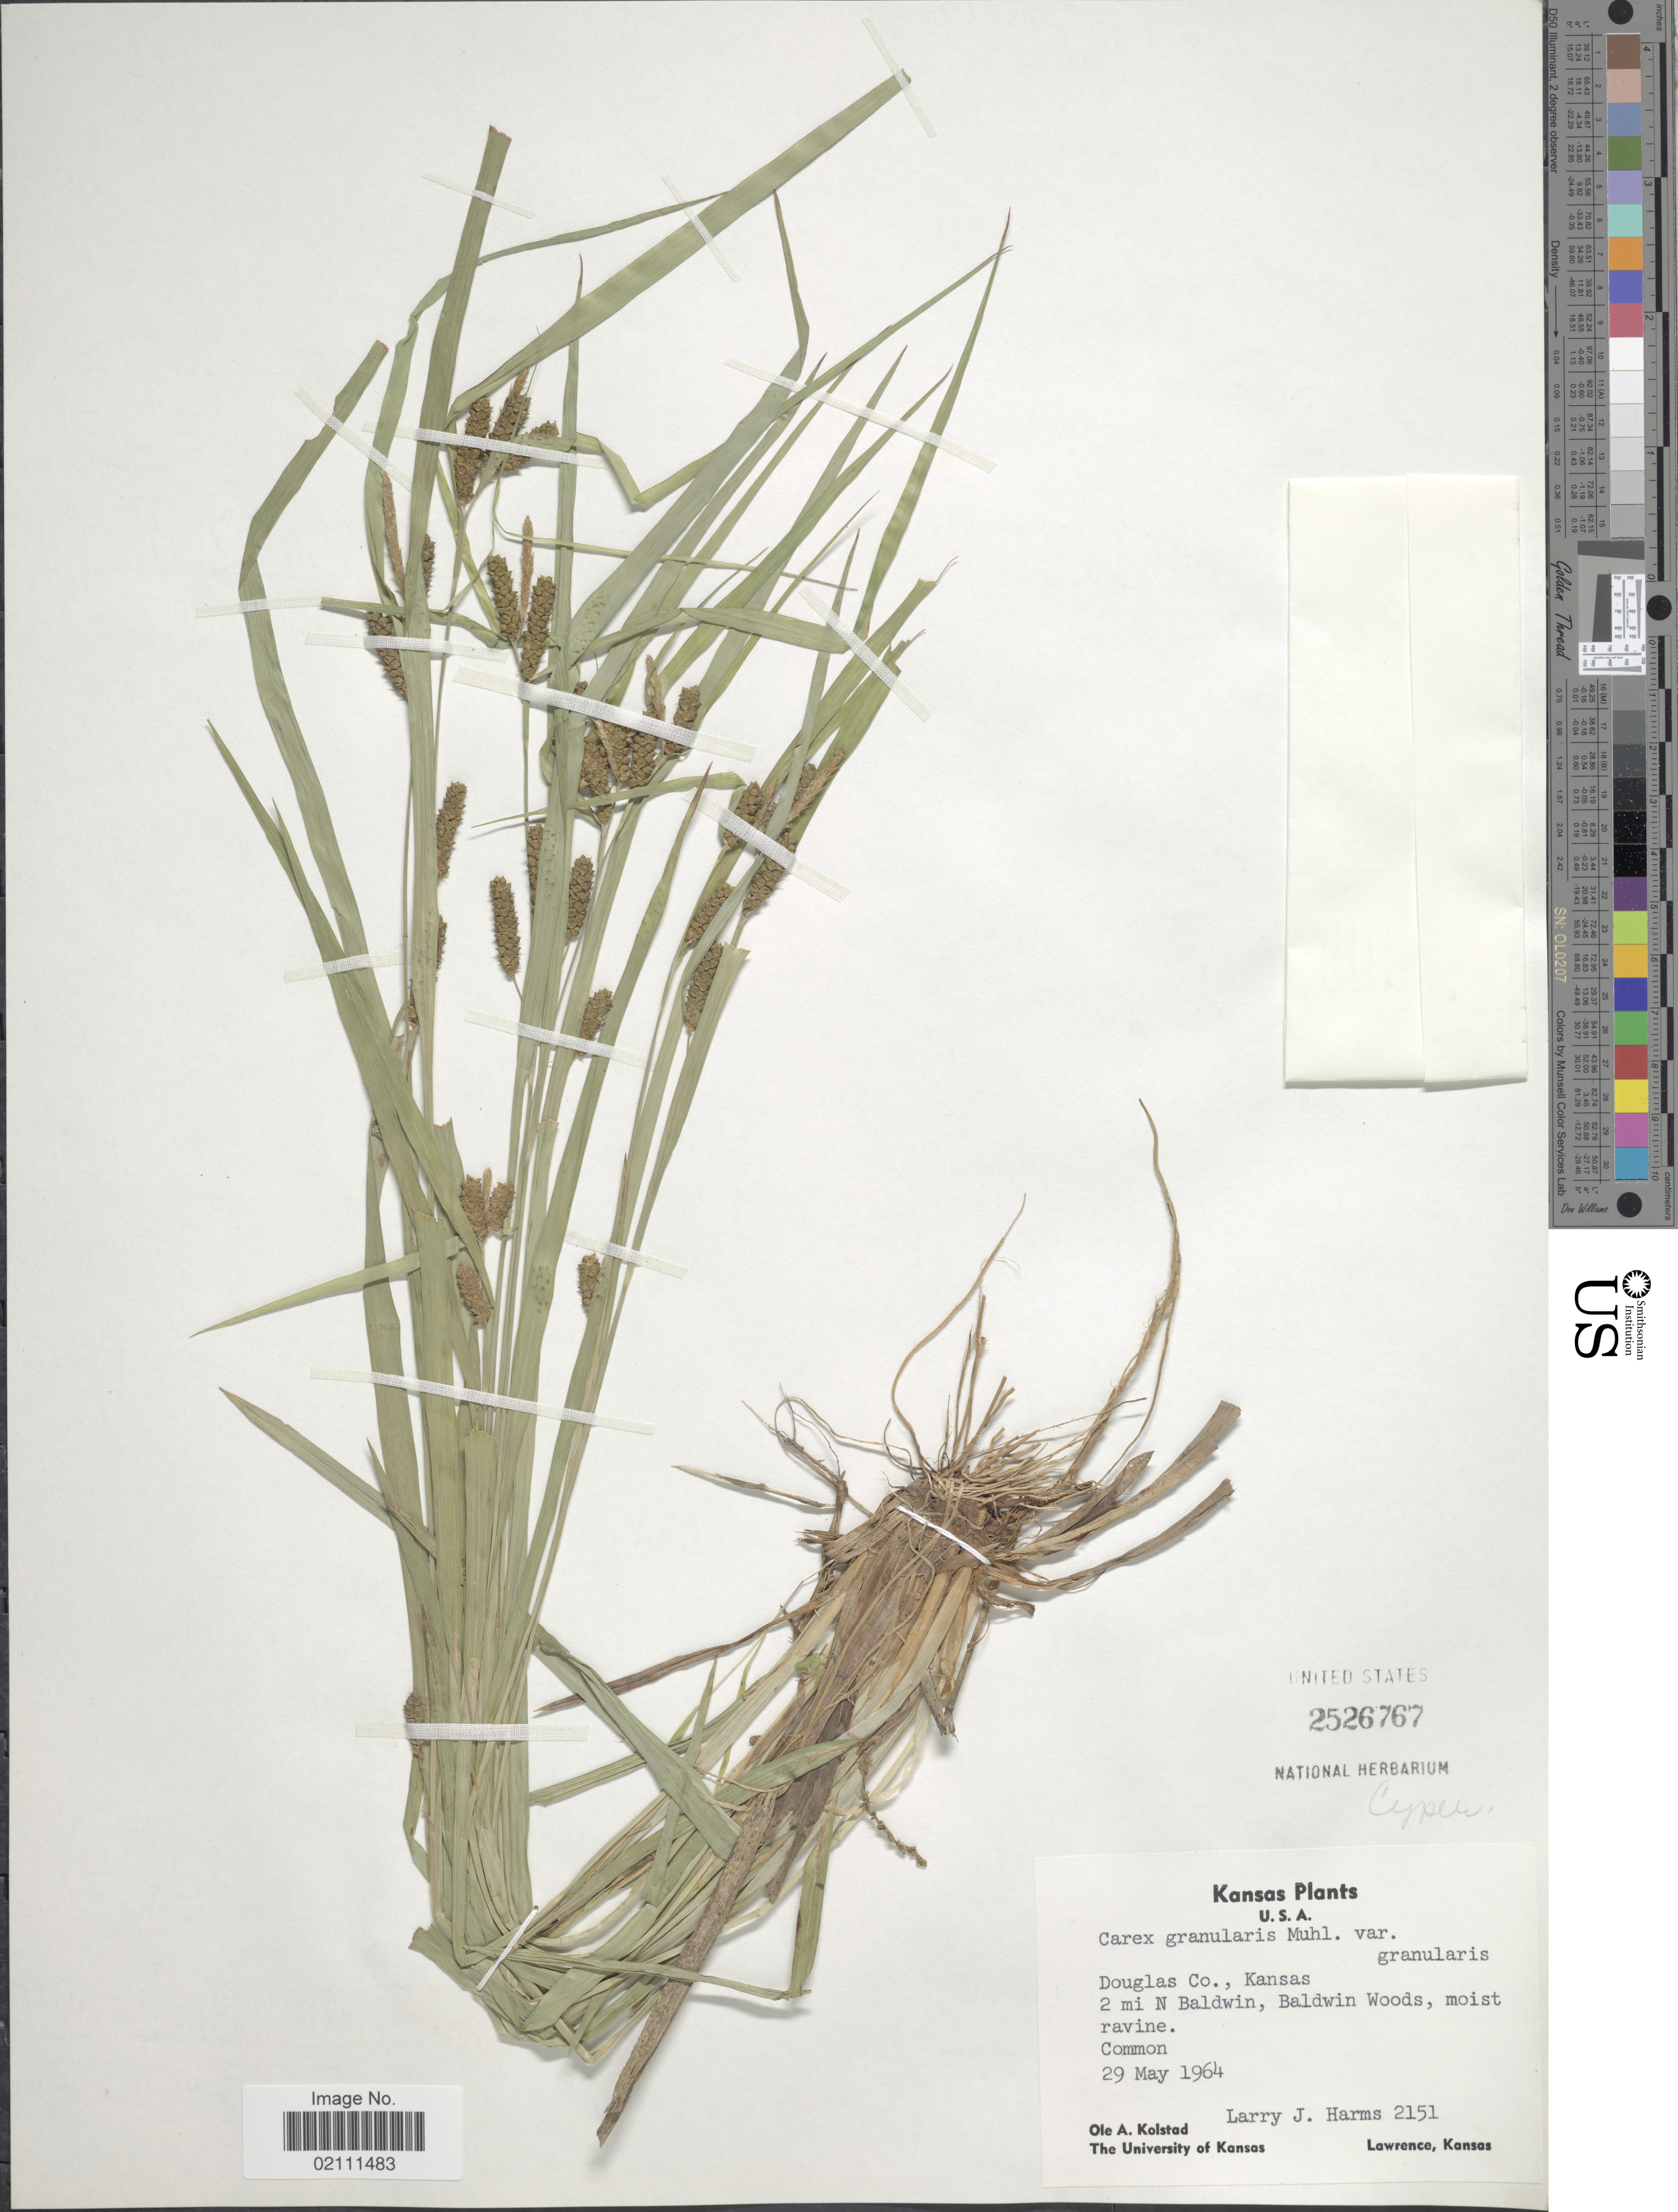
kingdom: Plantae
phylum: Tracheophyta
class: Liliopsida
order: Poales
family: Cyperaceae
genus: Carex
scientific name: Carex granularis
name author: Muhl. ex Willd.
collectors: L. Harms & O. Kolstad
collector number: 2151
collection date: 1964-05-29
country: United States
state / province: Kansas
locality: Douglas Co., 2 mi N of Baldwin, Baldwin Woods, moist ravine.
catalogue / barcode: US 2526767